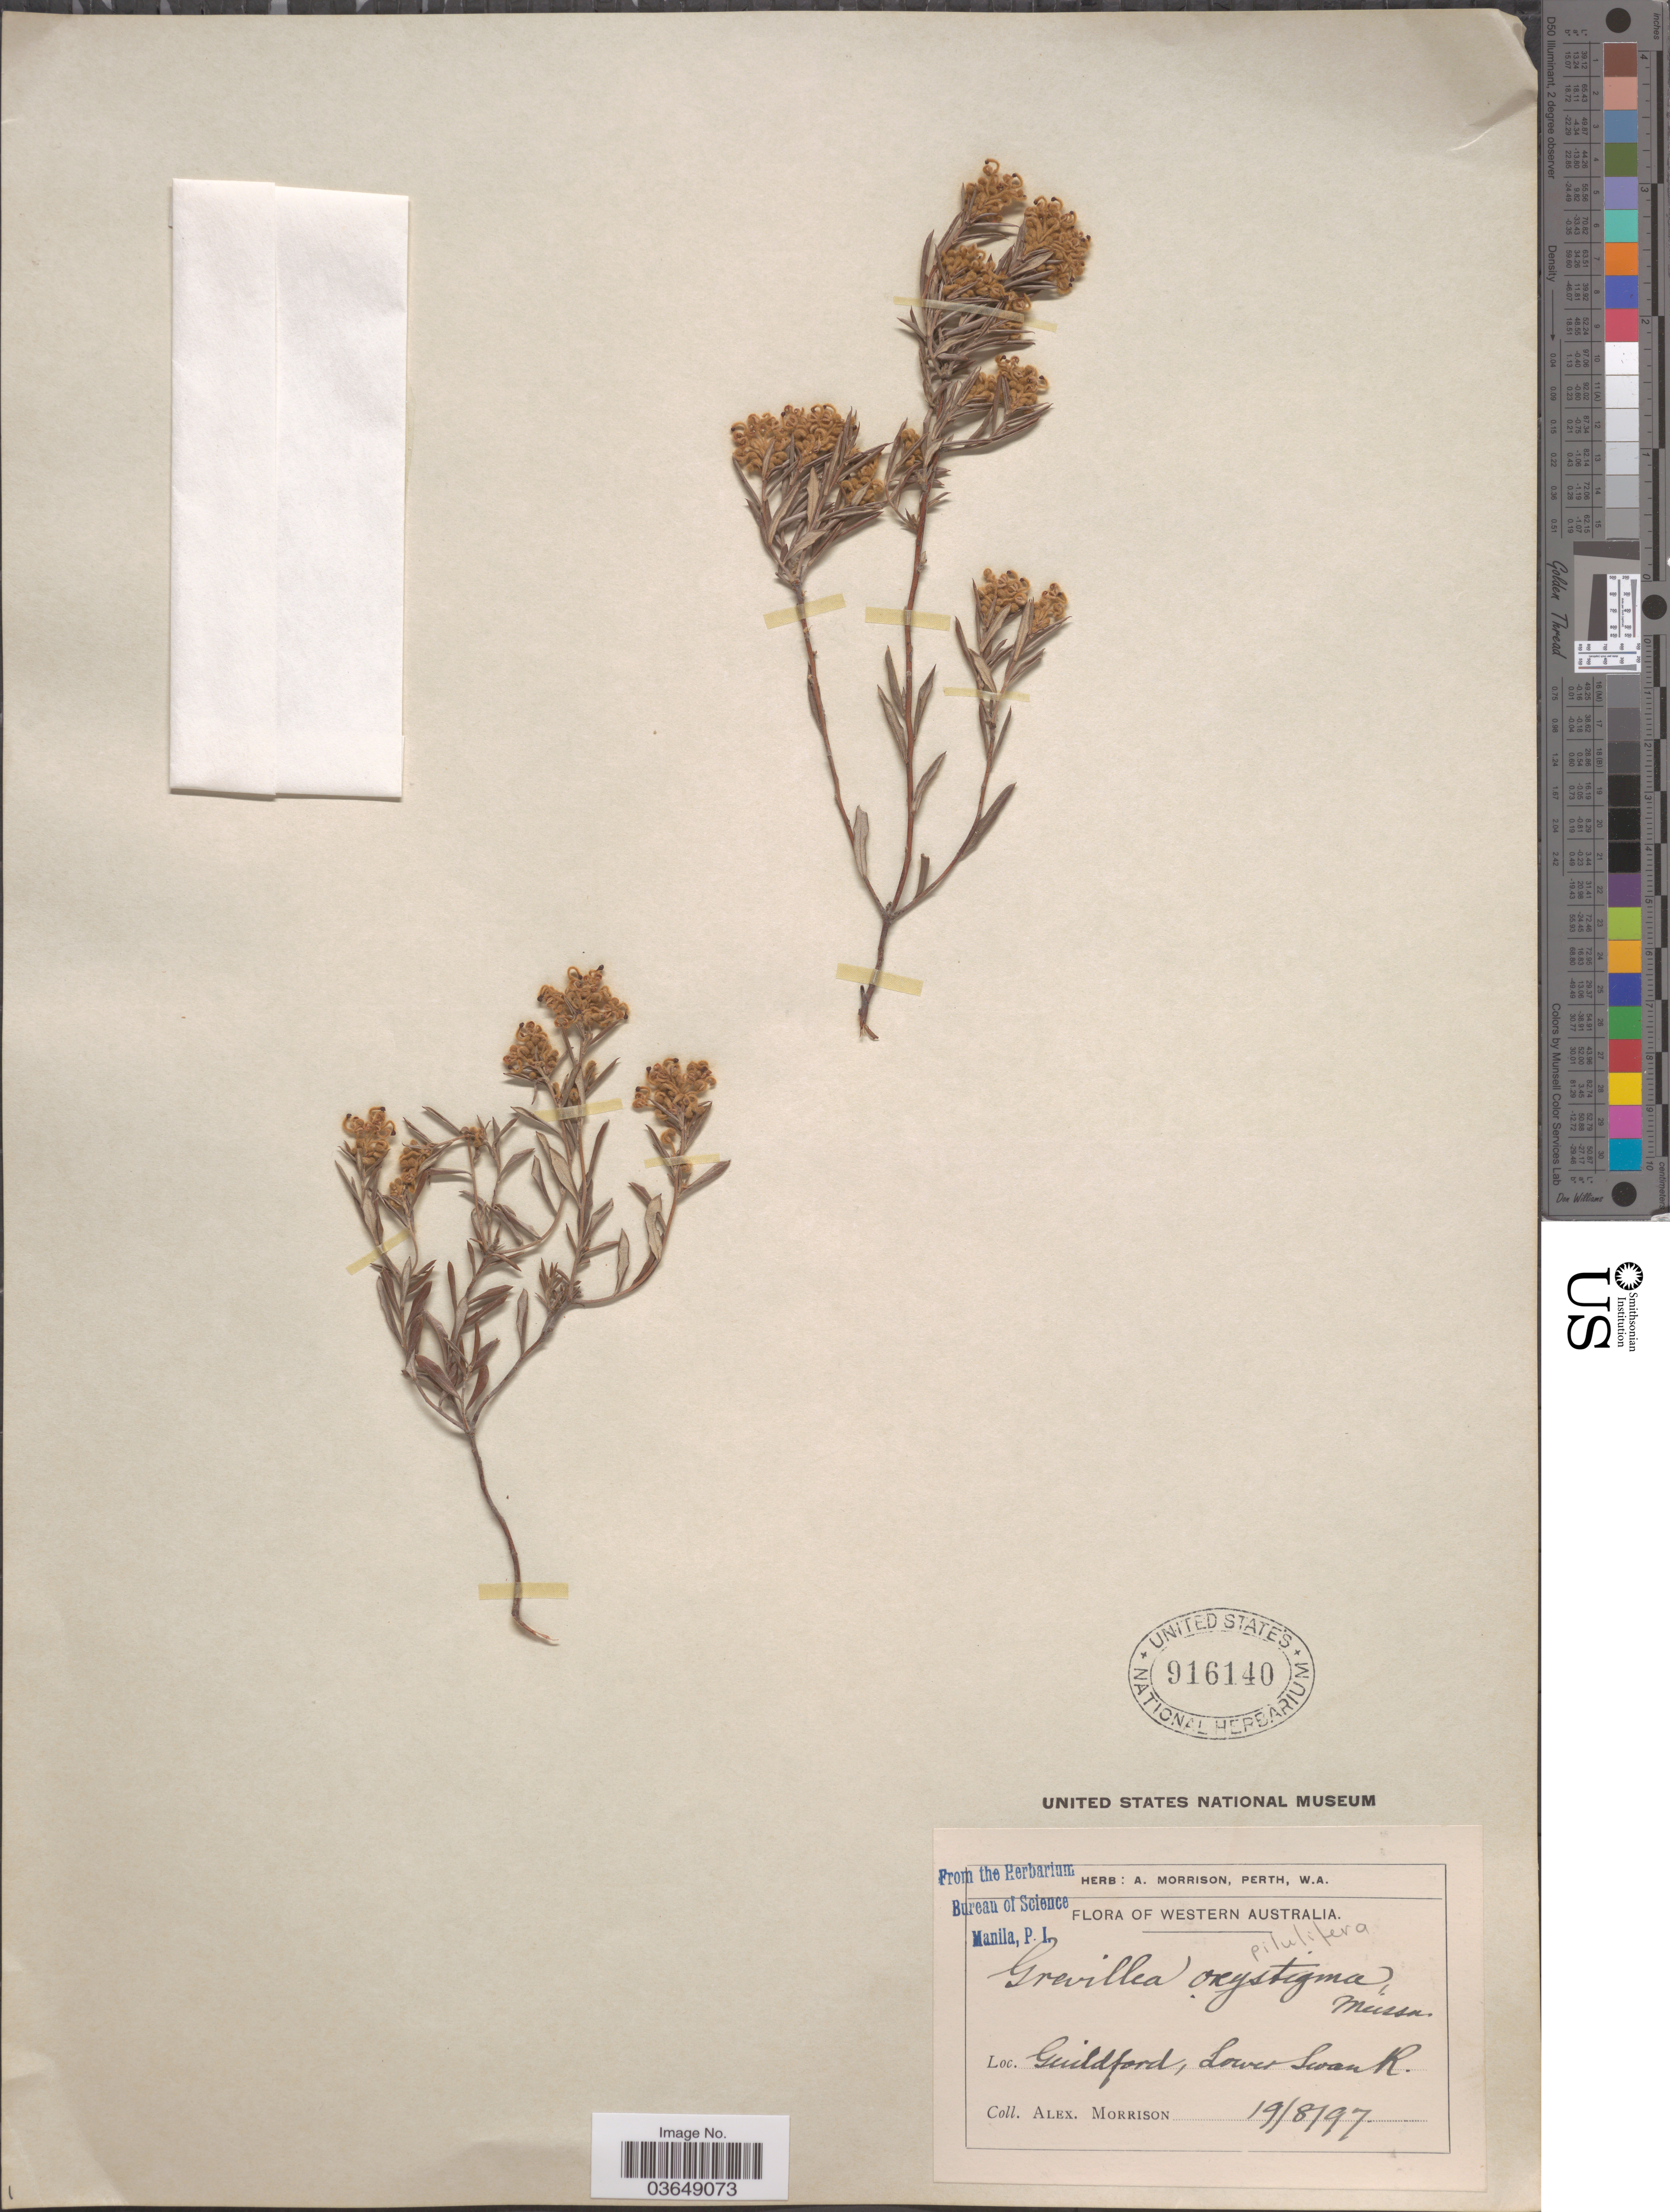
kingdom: Plantae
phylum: Tracheophyta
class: Magnoliopsida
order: Proteales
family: Proteaceae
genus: Grevillea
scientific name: Grevillea pilulifera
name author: (Lindl.) Druce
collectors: A. Morrison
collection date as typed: Transcribed d/m/y: 19/8/97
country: Australia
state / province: Western Australia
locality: Guildford, Lower Swan R.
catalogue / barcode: US 916140